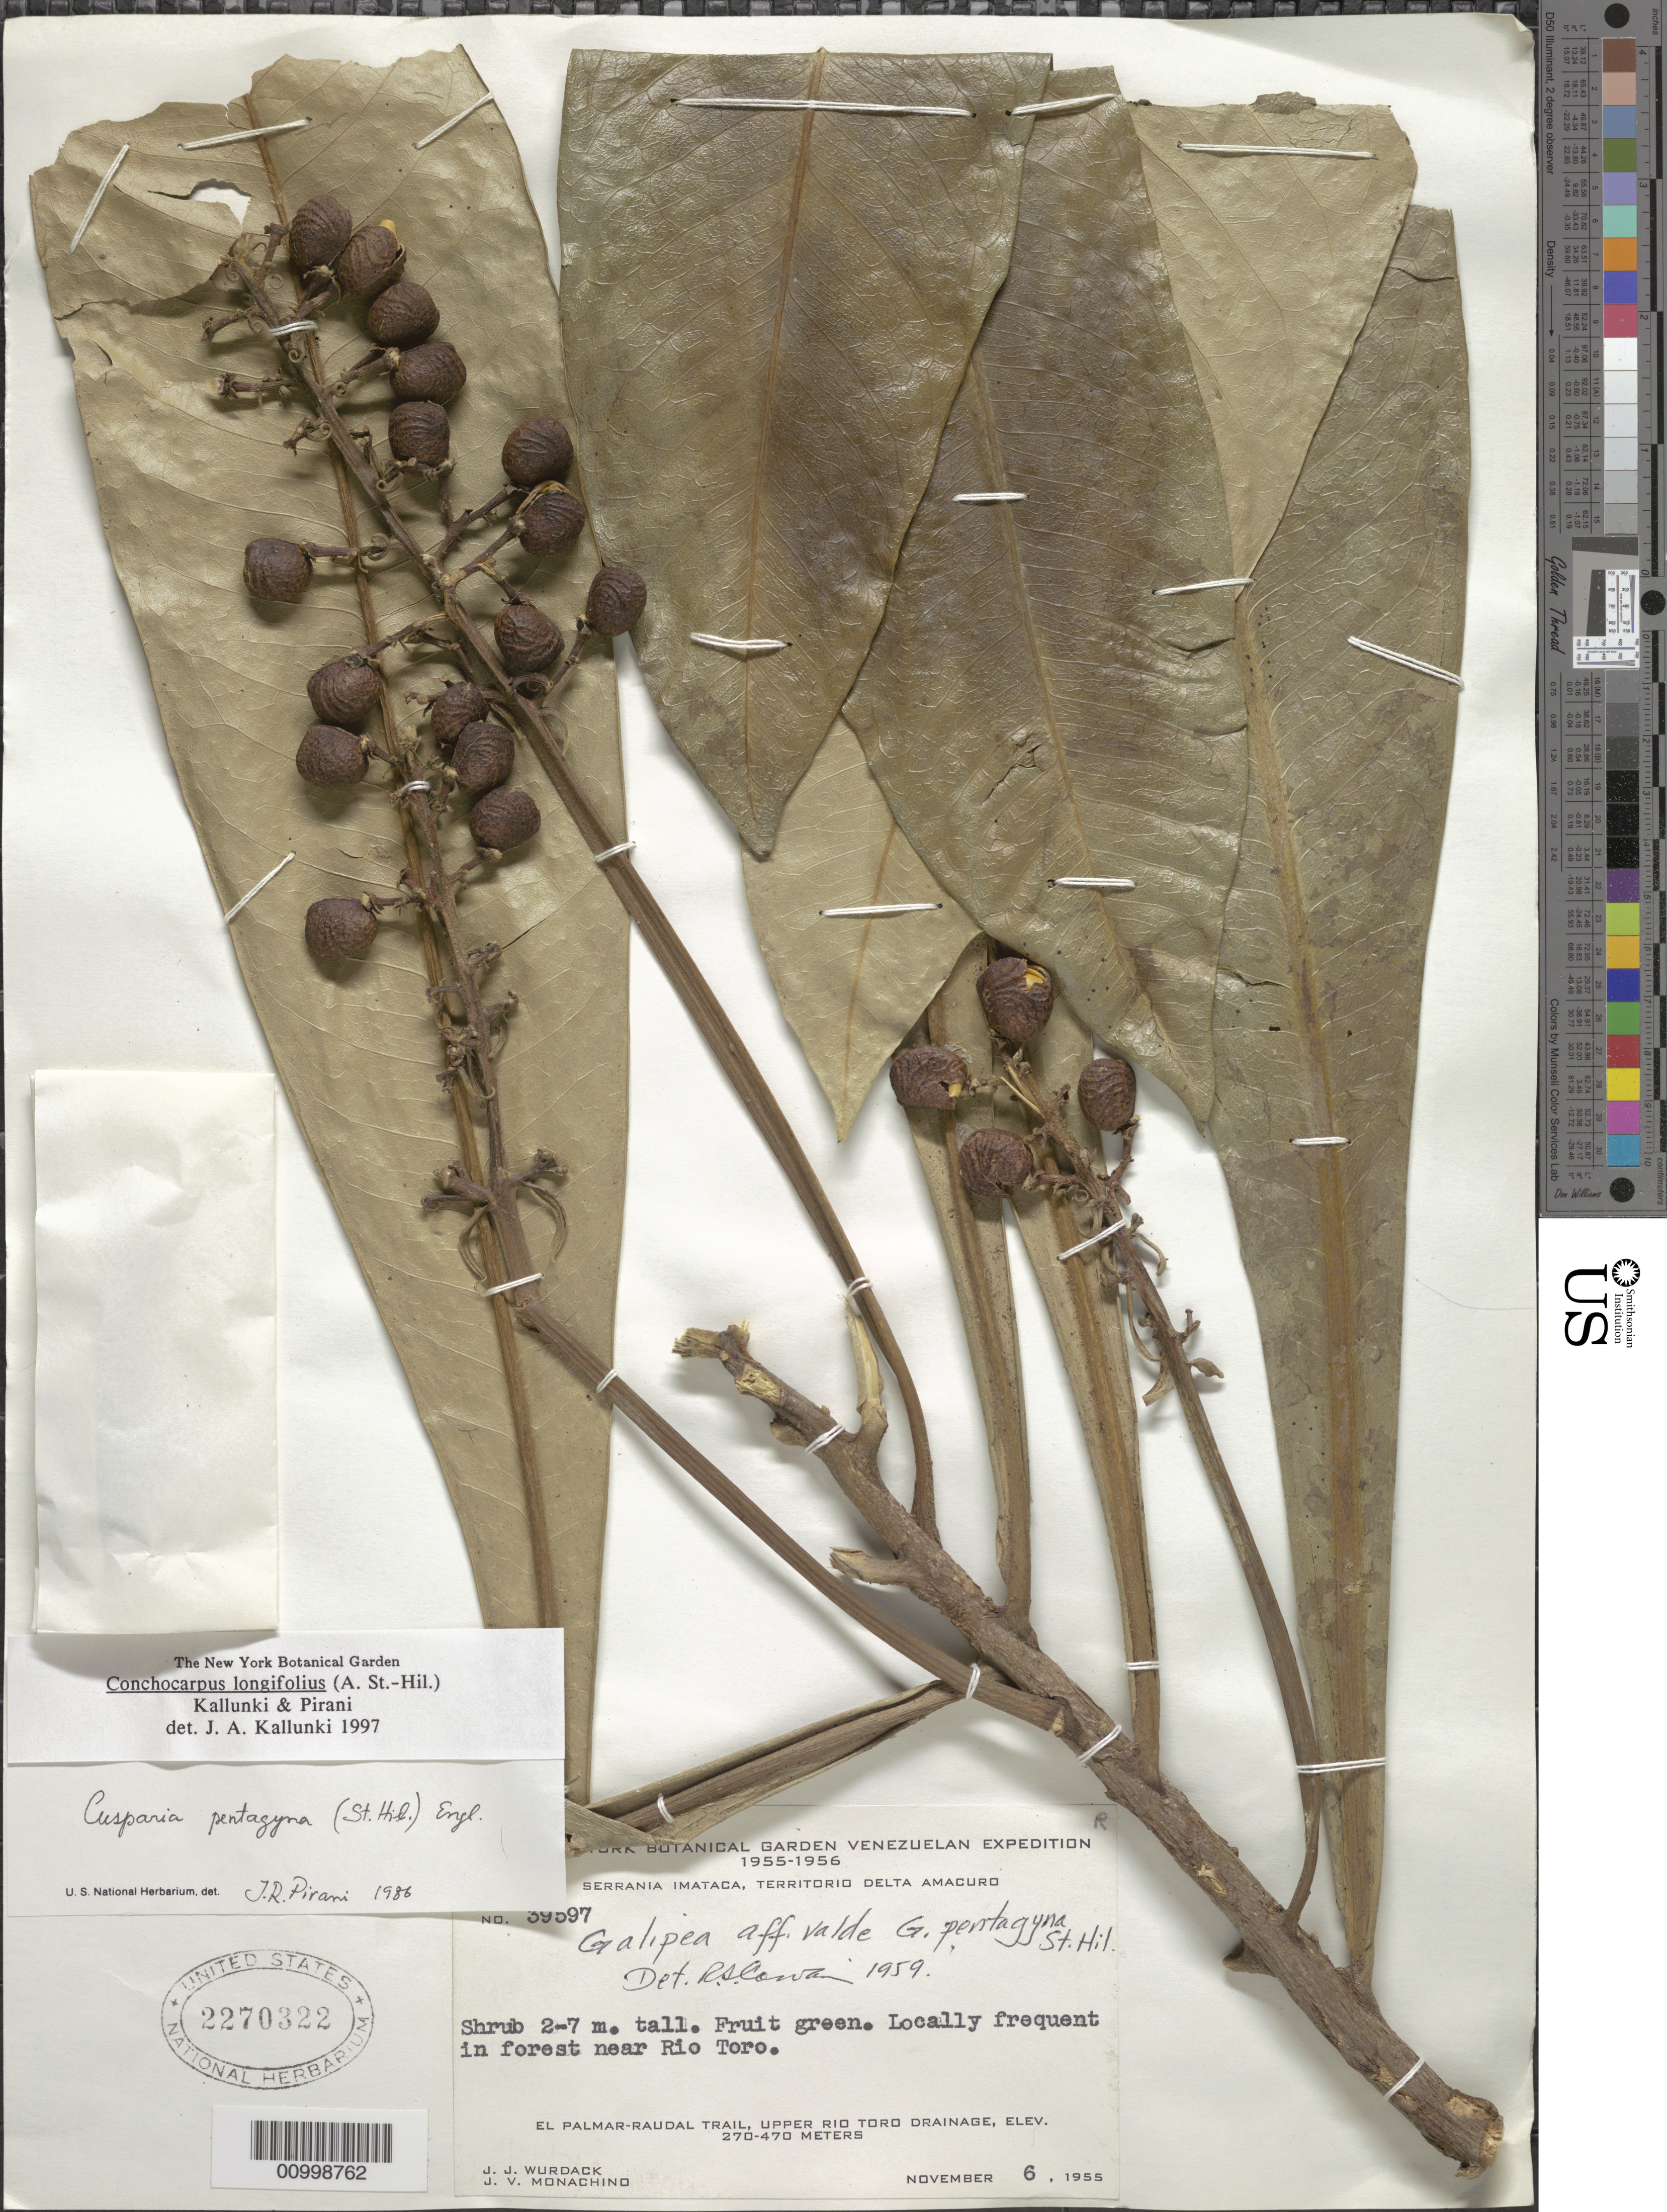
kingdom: Plantae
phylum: Tracheophyta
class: Magnoliopsida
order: Sapindales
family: Rutaceae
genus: Conchocarpus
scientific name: Conchocarpus longifolius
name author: (A. St.-Hil.) Kallunki & Pirani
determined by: Kallunki, Jacquelyn A.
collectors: J. J. Wurdack & J. V. Monachino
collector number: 39597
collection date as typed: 6-Nov-55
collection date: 1955-11-06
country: Venezuela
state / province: Delta Amacuro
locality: Serrania Imataca, El Palmar-Raudal Trail, upper Río Toro drainage; near Rio Toro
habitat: Forest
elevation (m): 270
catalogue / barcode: US 2270322